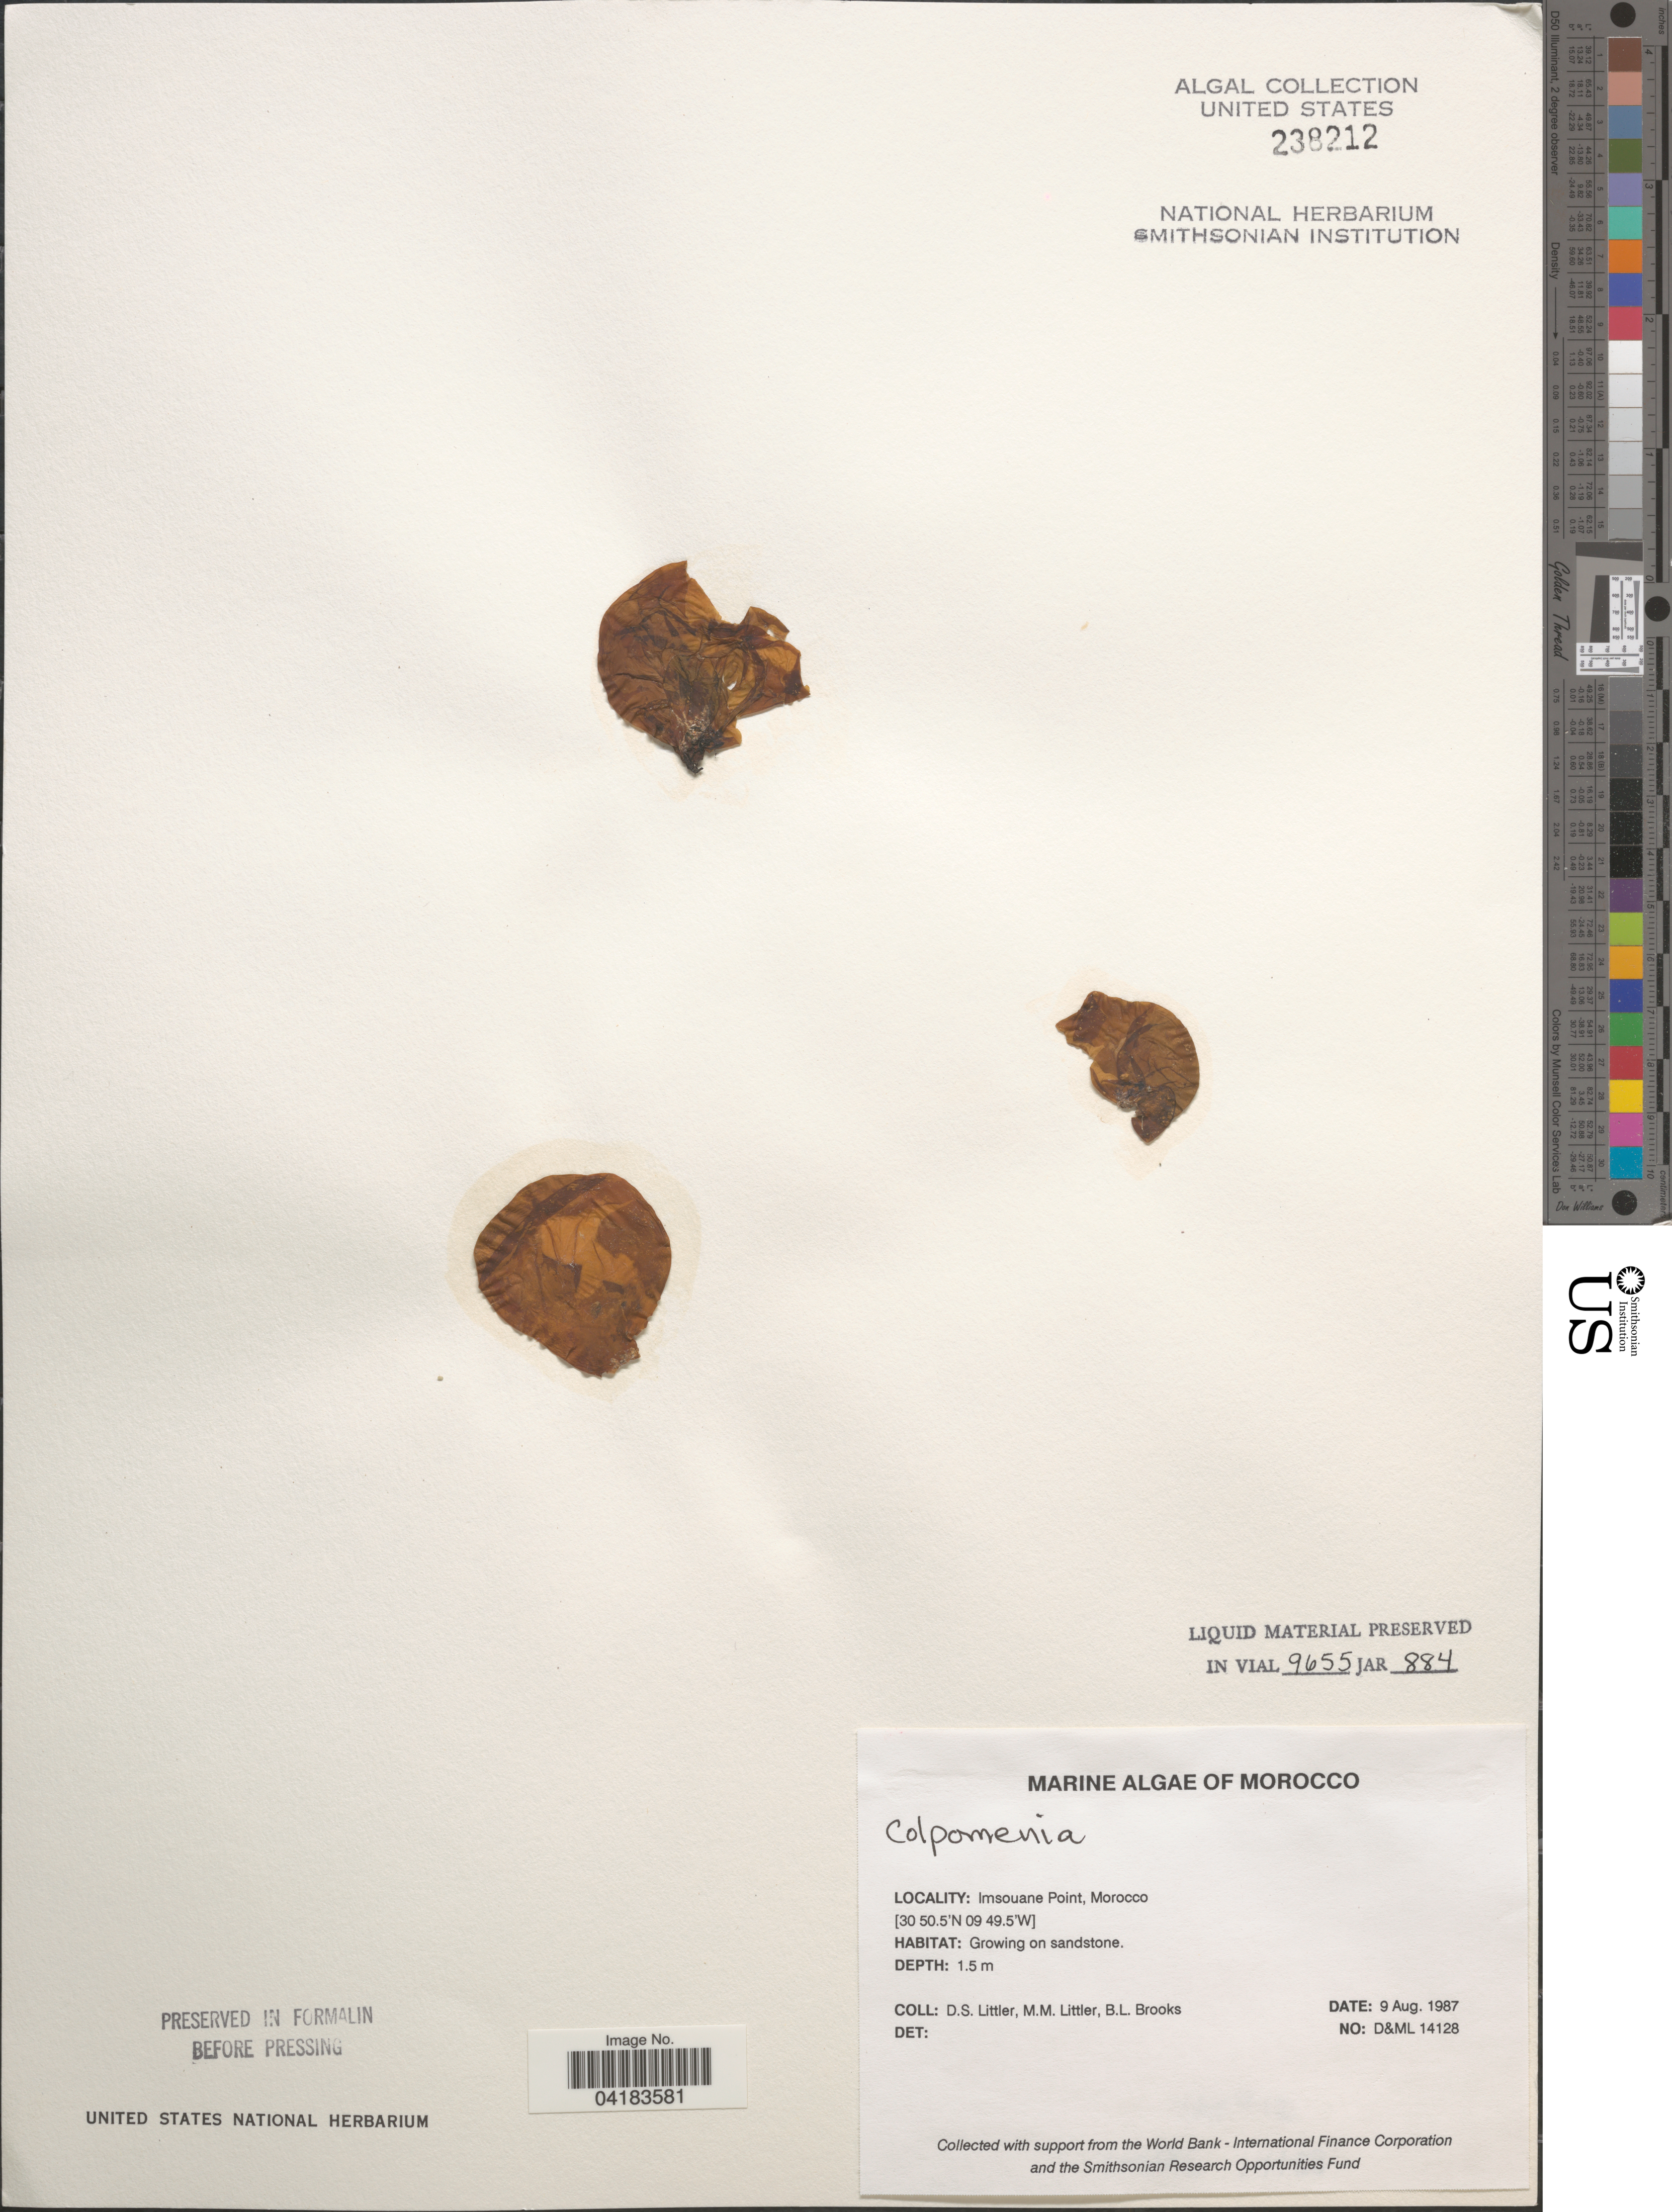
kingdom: Chromista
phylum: Ochrophyta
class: Phaeophyceae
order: Scytosiphonales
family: Scytosiphonaceae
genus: Colpomenia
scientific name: Colpomenia sp.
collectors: D. S. Littler & B. Brooks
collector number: D&ML14128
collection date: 1987-08-09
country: Morocco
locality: Imsouane Point.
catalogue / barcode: US 238212